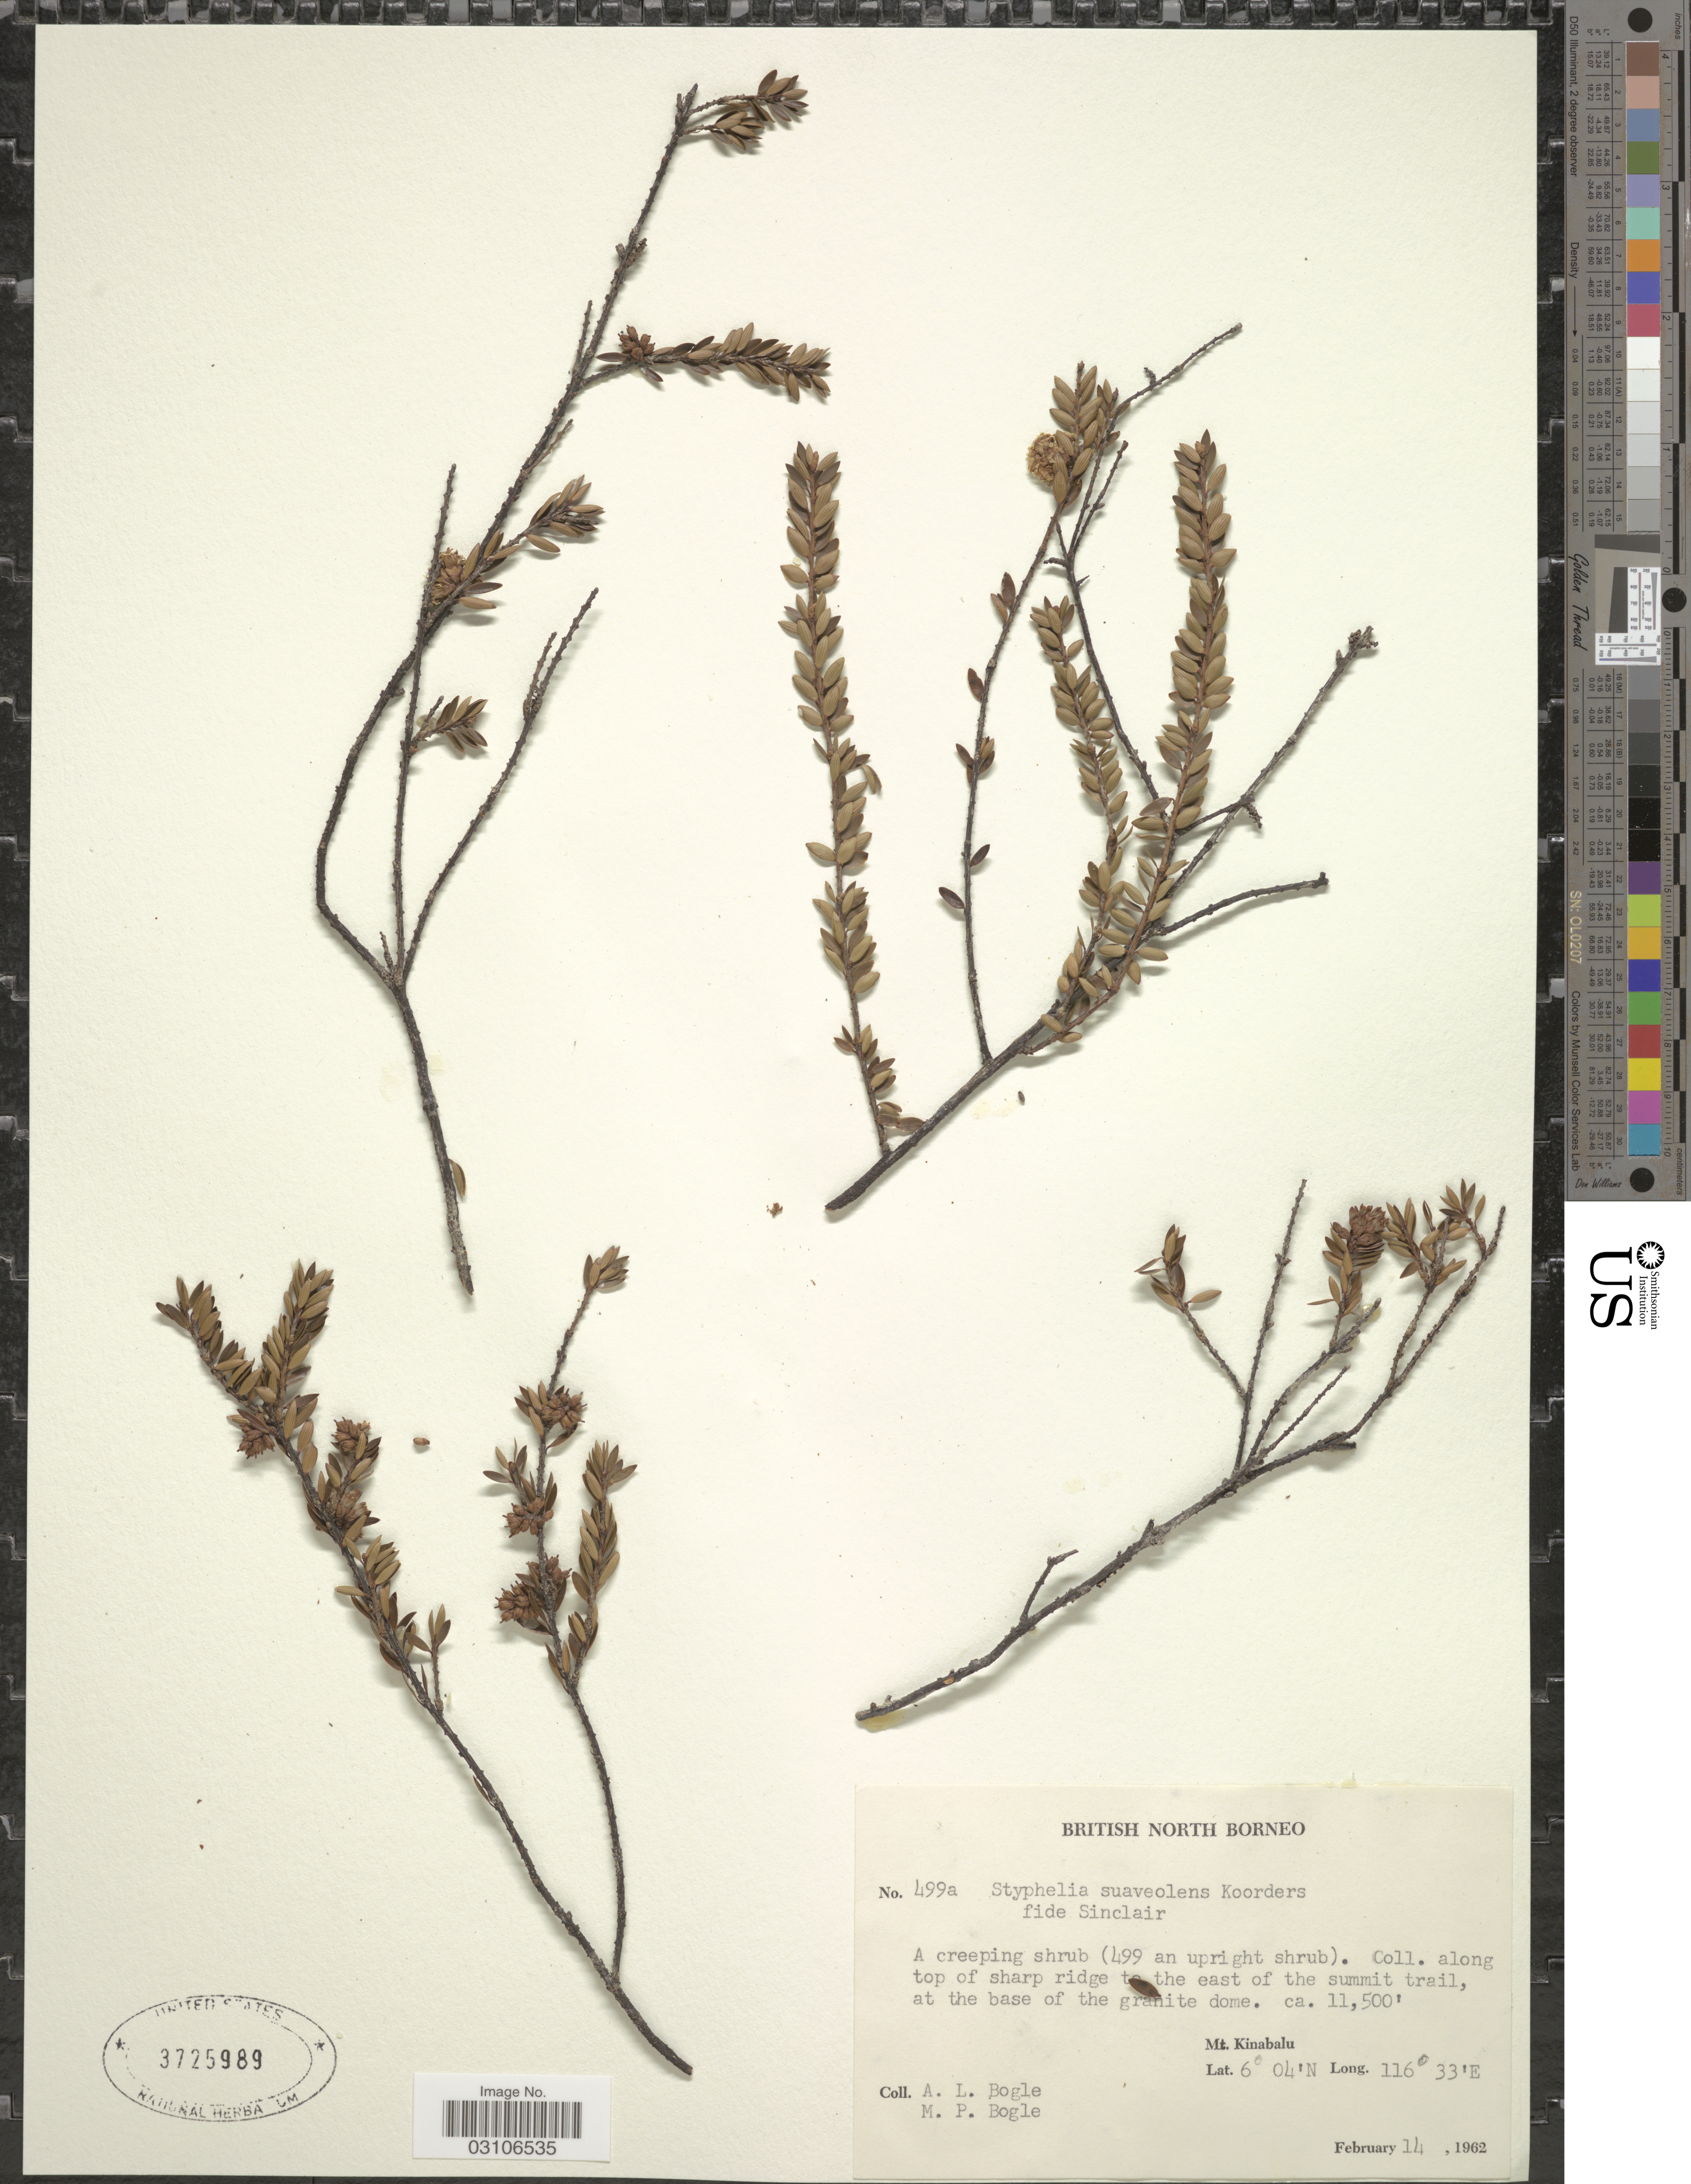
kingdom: Plantae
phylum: Tracheophyta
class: Magnoliopsida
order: Ericales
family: Ericaceae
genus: Styphelia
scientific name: Styphelia suaveolens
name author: (Hook. f.) Warb. ex P. Sarasin & Sarasin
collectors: Bogle, A.L. & M. Bogle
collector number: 499a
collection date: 1962-02-14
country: Malaysia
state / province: Sabah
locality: British North Borneo. Coll. along top of sharp ridge to the east of the summit trail, at the base of the granite dome. Mt. Kinabalu.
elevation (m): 3505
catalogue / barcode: US 3725989